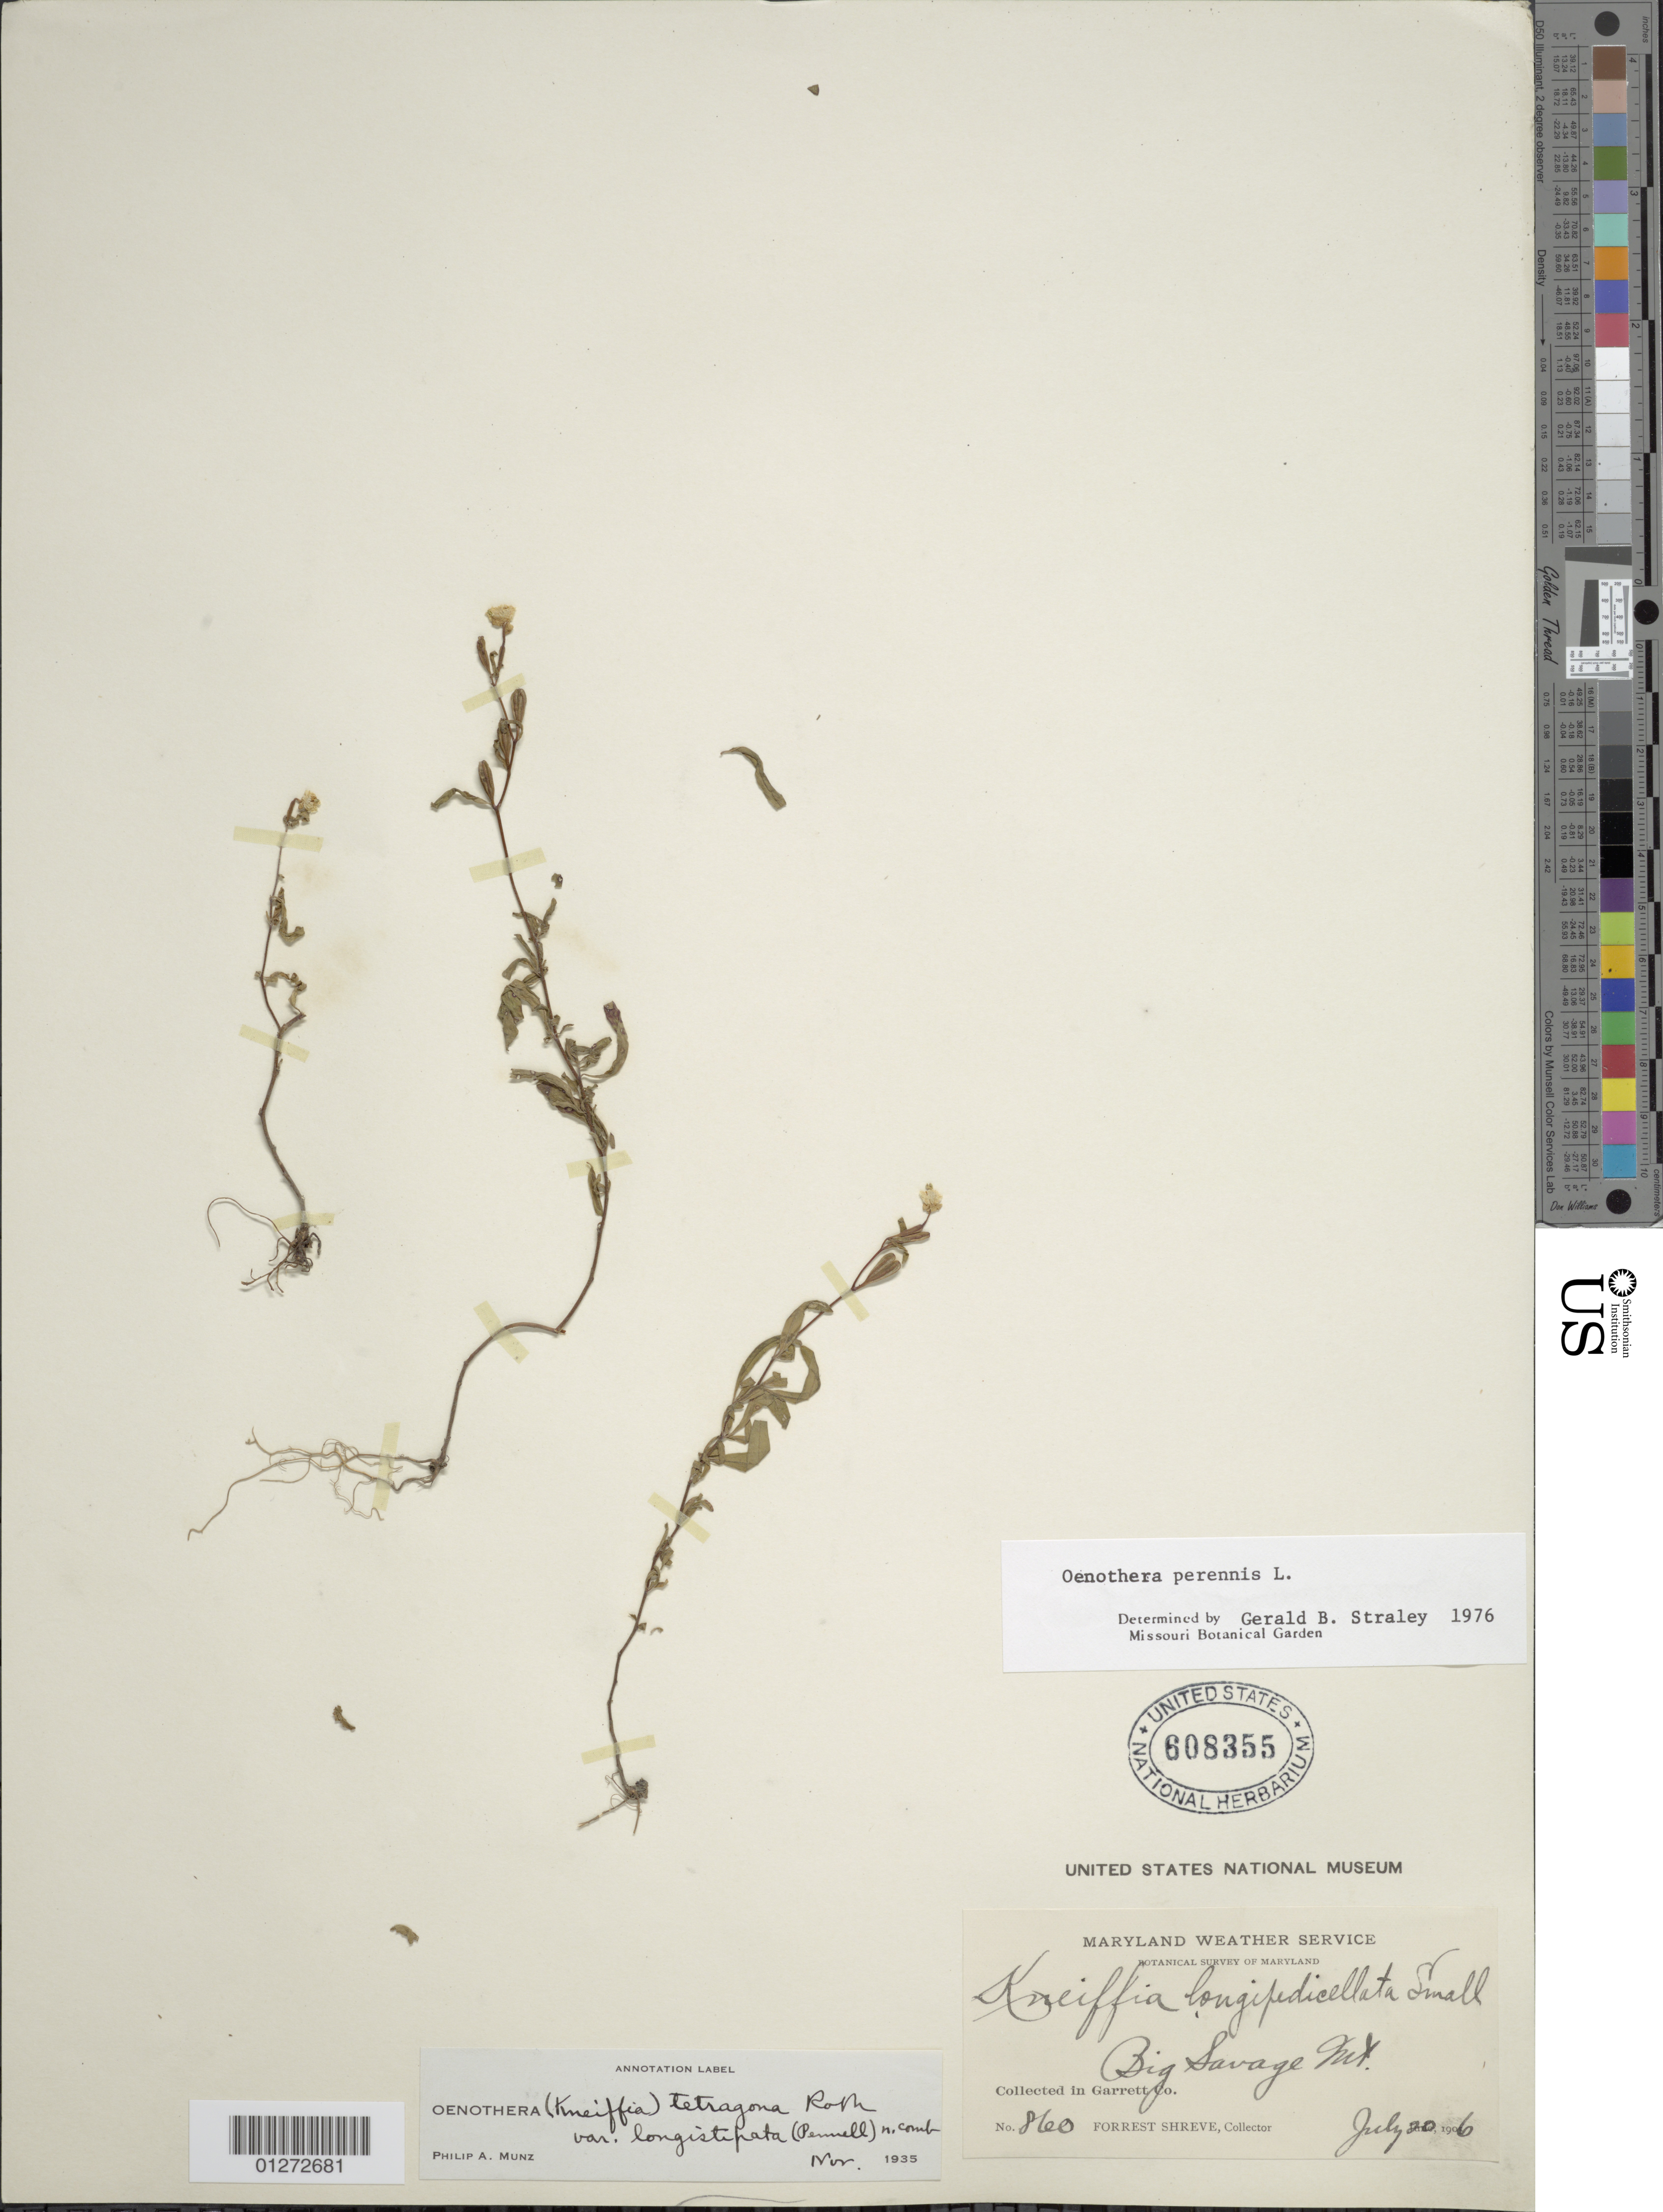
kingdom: Plantae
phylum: Tracheophyta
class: Magnoliopsida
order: Myrtales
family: Onagraceae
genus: Oenothera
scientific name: Oenothera perennis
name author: L.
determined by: Straley, G. B.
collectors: F. Shreve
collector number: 860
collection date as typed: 20 Jul 1906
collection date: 1906-07-20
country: United States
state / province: Maryland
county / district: Garrett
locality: Big Savage Mt.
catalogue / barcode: US 608355